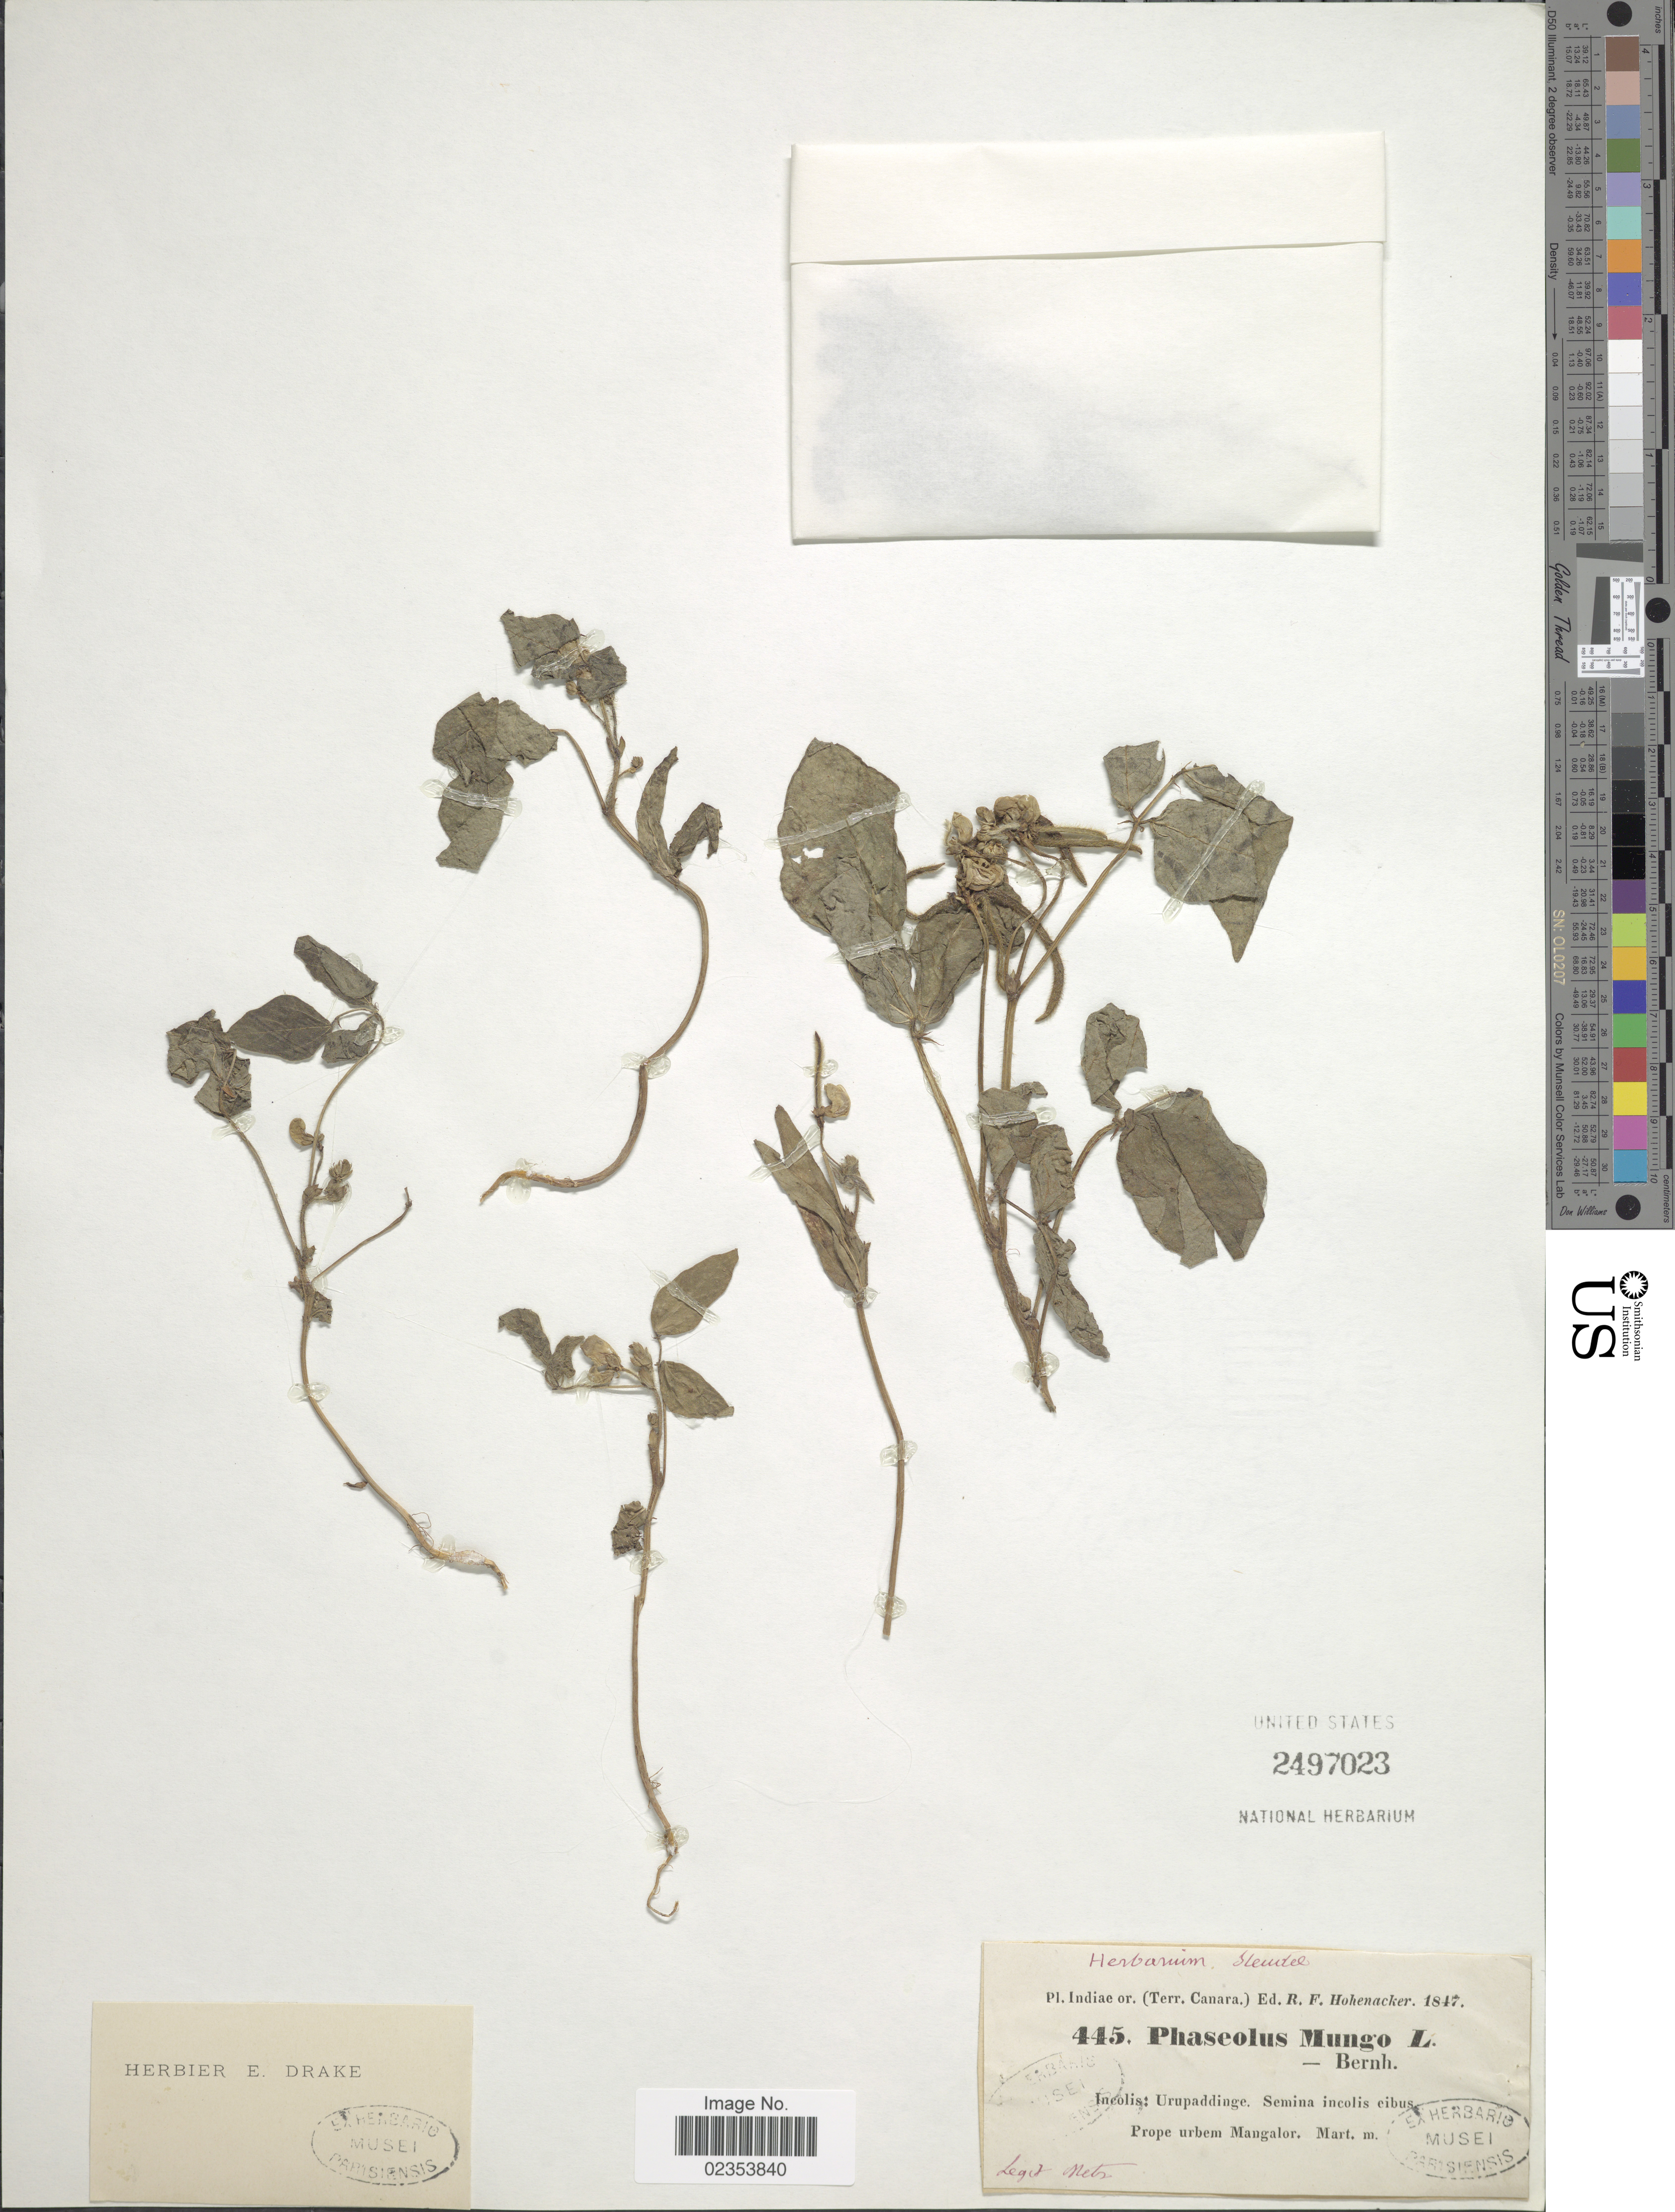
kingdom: Plantae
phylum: Tracheophyta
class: Magnoliopsida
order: Fabales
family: Fabaceae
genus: Vigna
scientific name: Vigna radiata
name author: (L.) R. Wilczek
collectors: -. Metz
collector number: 445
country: India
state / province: Karnataka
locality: Incolis: Urupaddinge. Semina incolis cibus. Prope urbem Mangalor.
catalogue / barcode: US 2497023